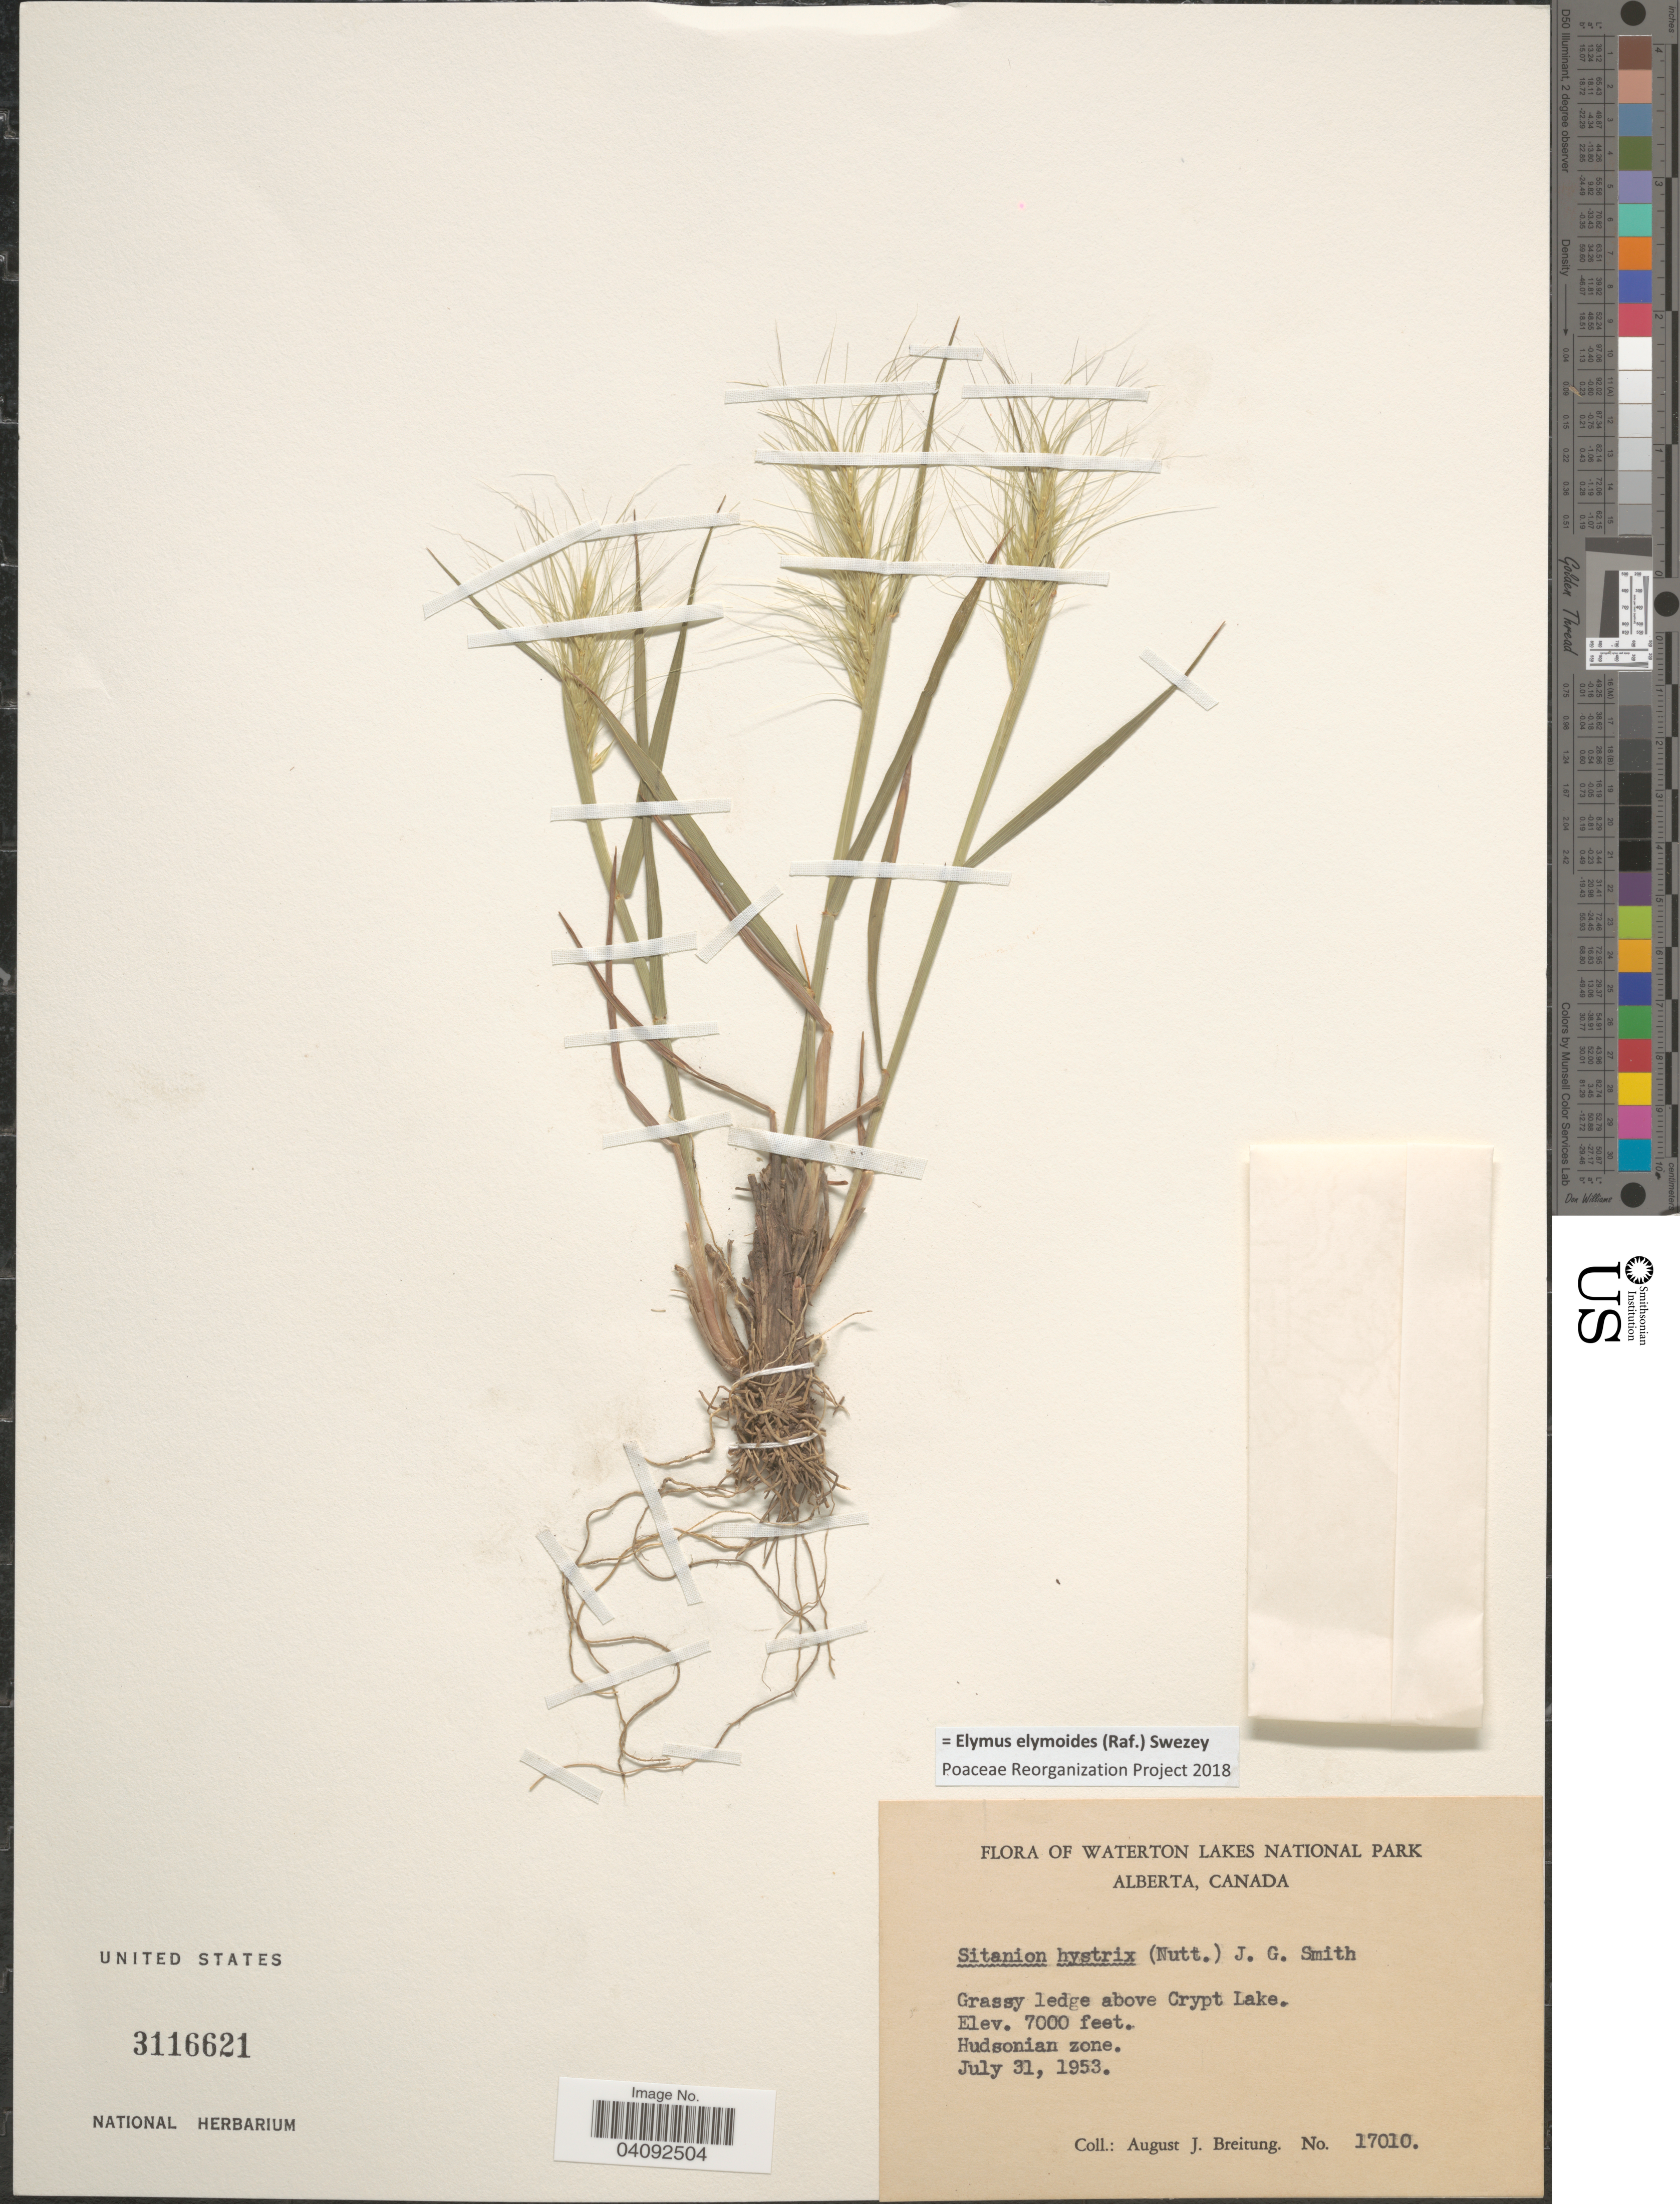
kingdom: Plantae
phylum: Tracheophyta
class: Liliopsida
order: Poales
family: Poaceae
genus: Elymus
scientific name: Elymus elymoides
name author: (Raf.) Swezey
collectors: A. Breitung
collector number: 17010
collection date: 1953-07-31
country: Canada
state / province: Alberta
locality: Waterton Lakes National Park. Grassy ledge above Crypt Lake. Hudsonian zone.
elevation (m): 2134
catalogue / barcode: US 3116621